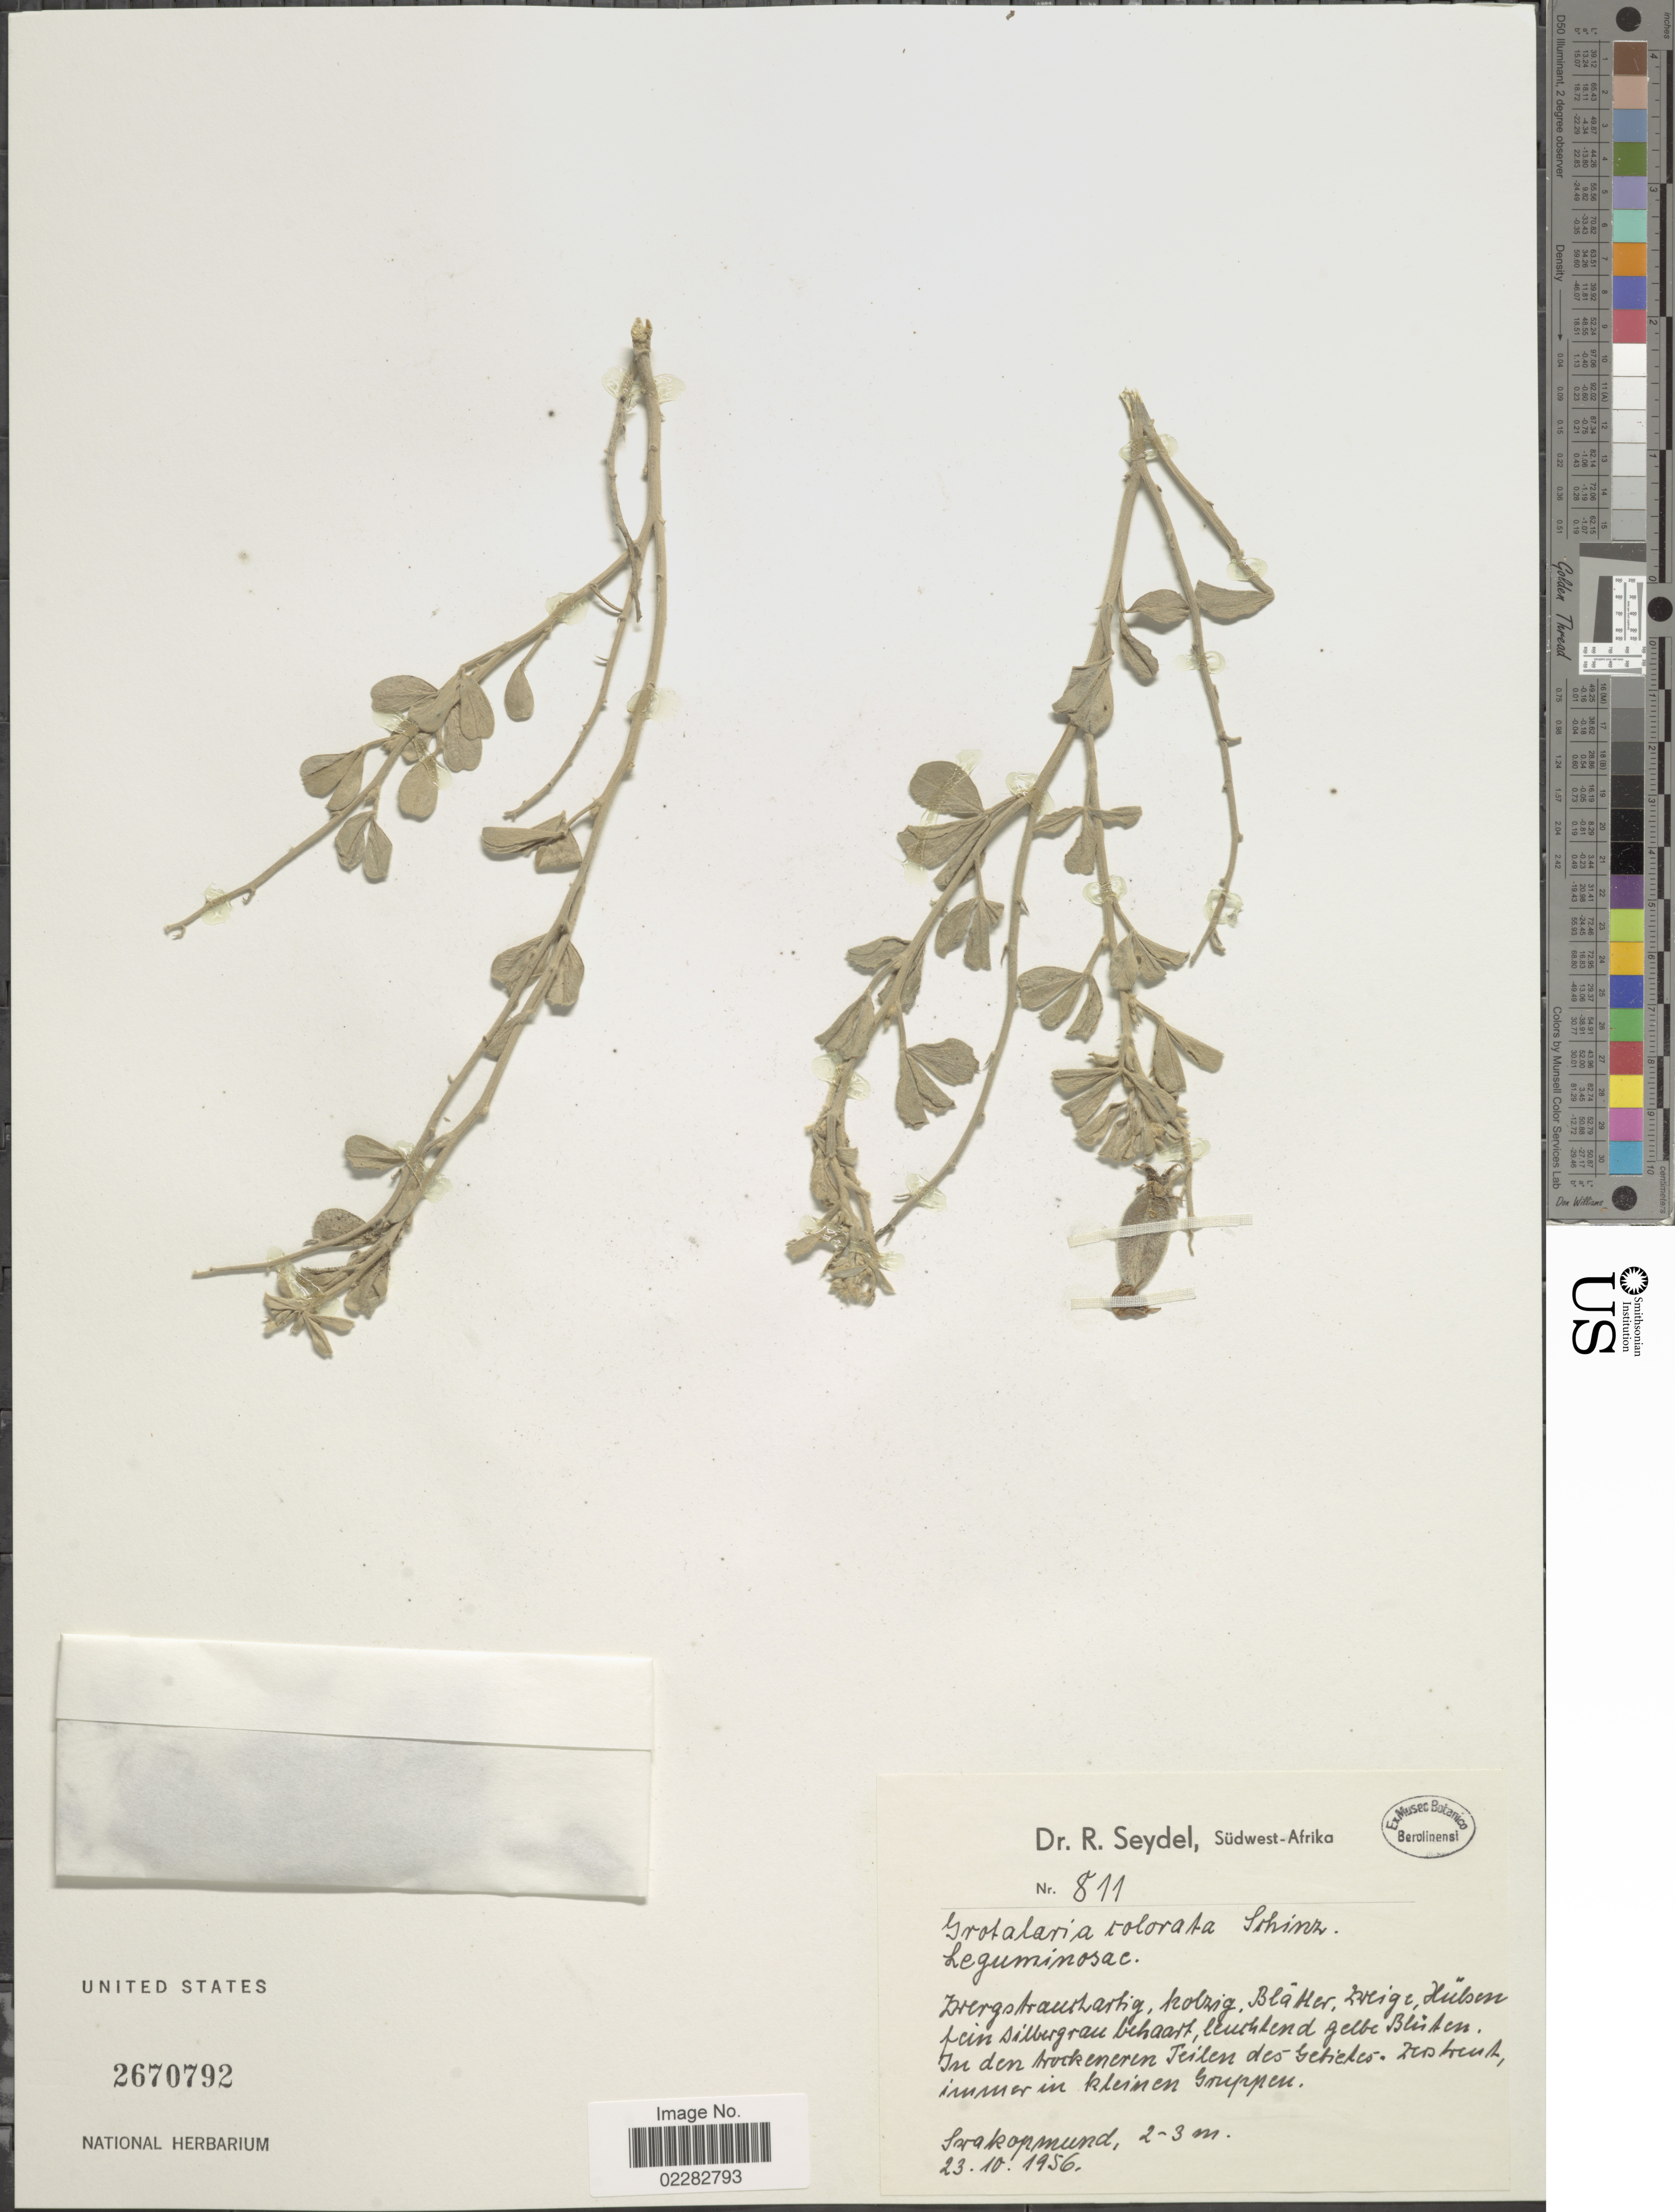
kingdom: Plantae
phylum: Tracheophyta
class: Magnoliopsida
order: Fabales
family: Fabaceae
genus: Crotalaria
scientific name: Crotalaria colorata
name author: Schinz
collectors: R. Seydel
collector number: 811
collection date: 1956-10-23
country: Namibia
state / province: Erongo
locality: Swakopmund, Südwest-Afrika [Southwest Africa]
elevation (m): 2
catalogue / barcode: US 2670792